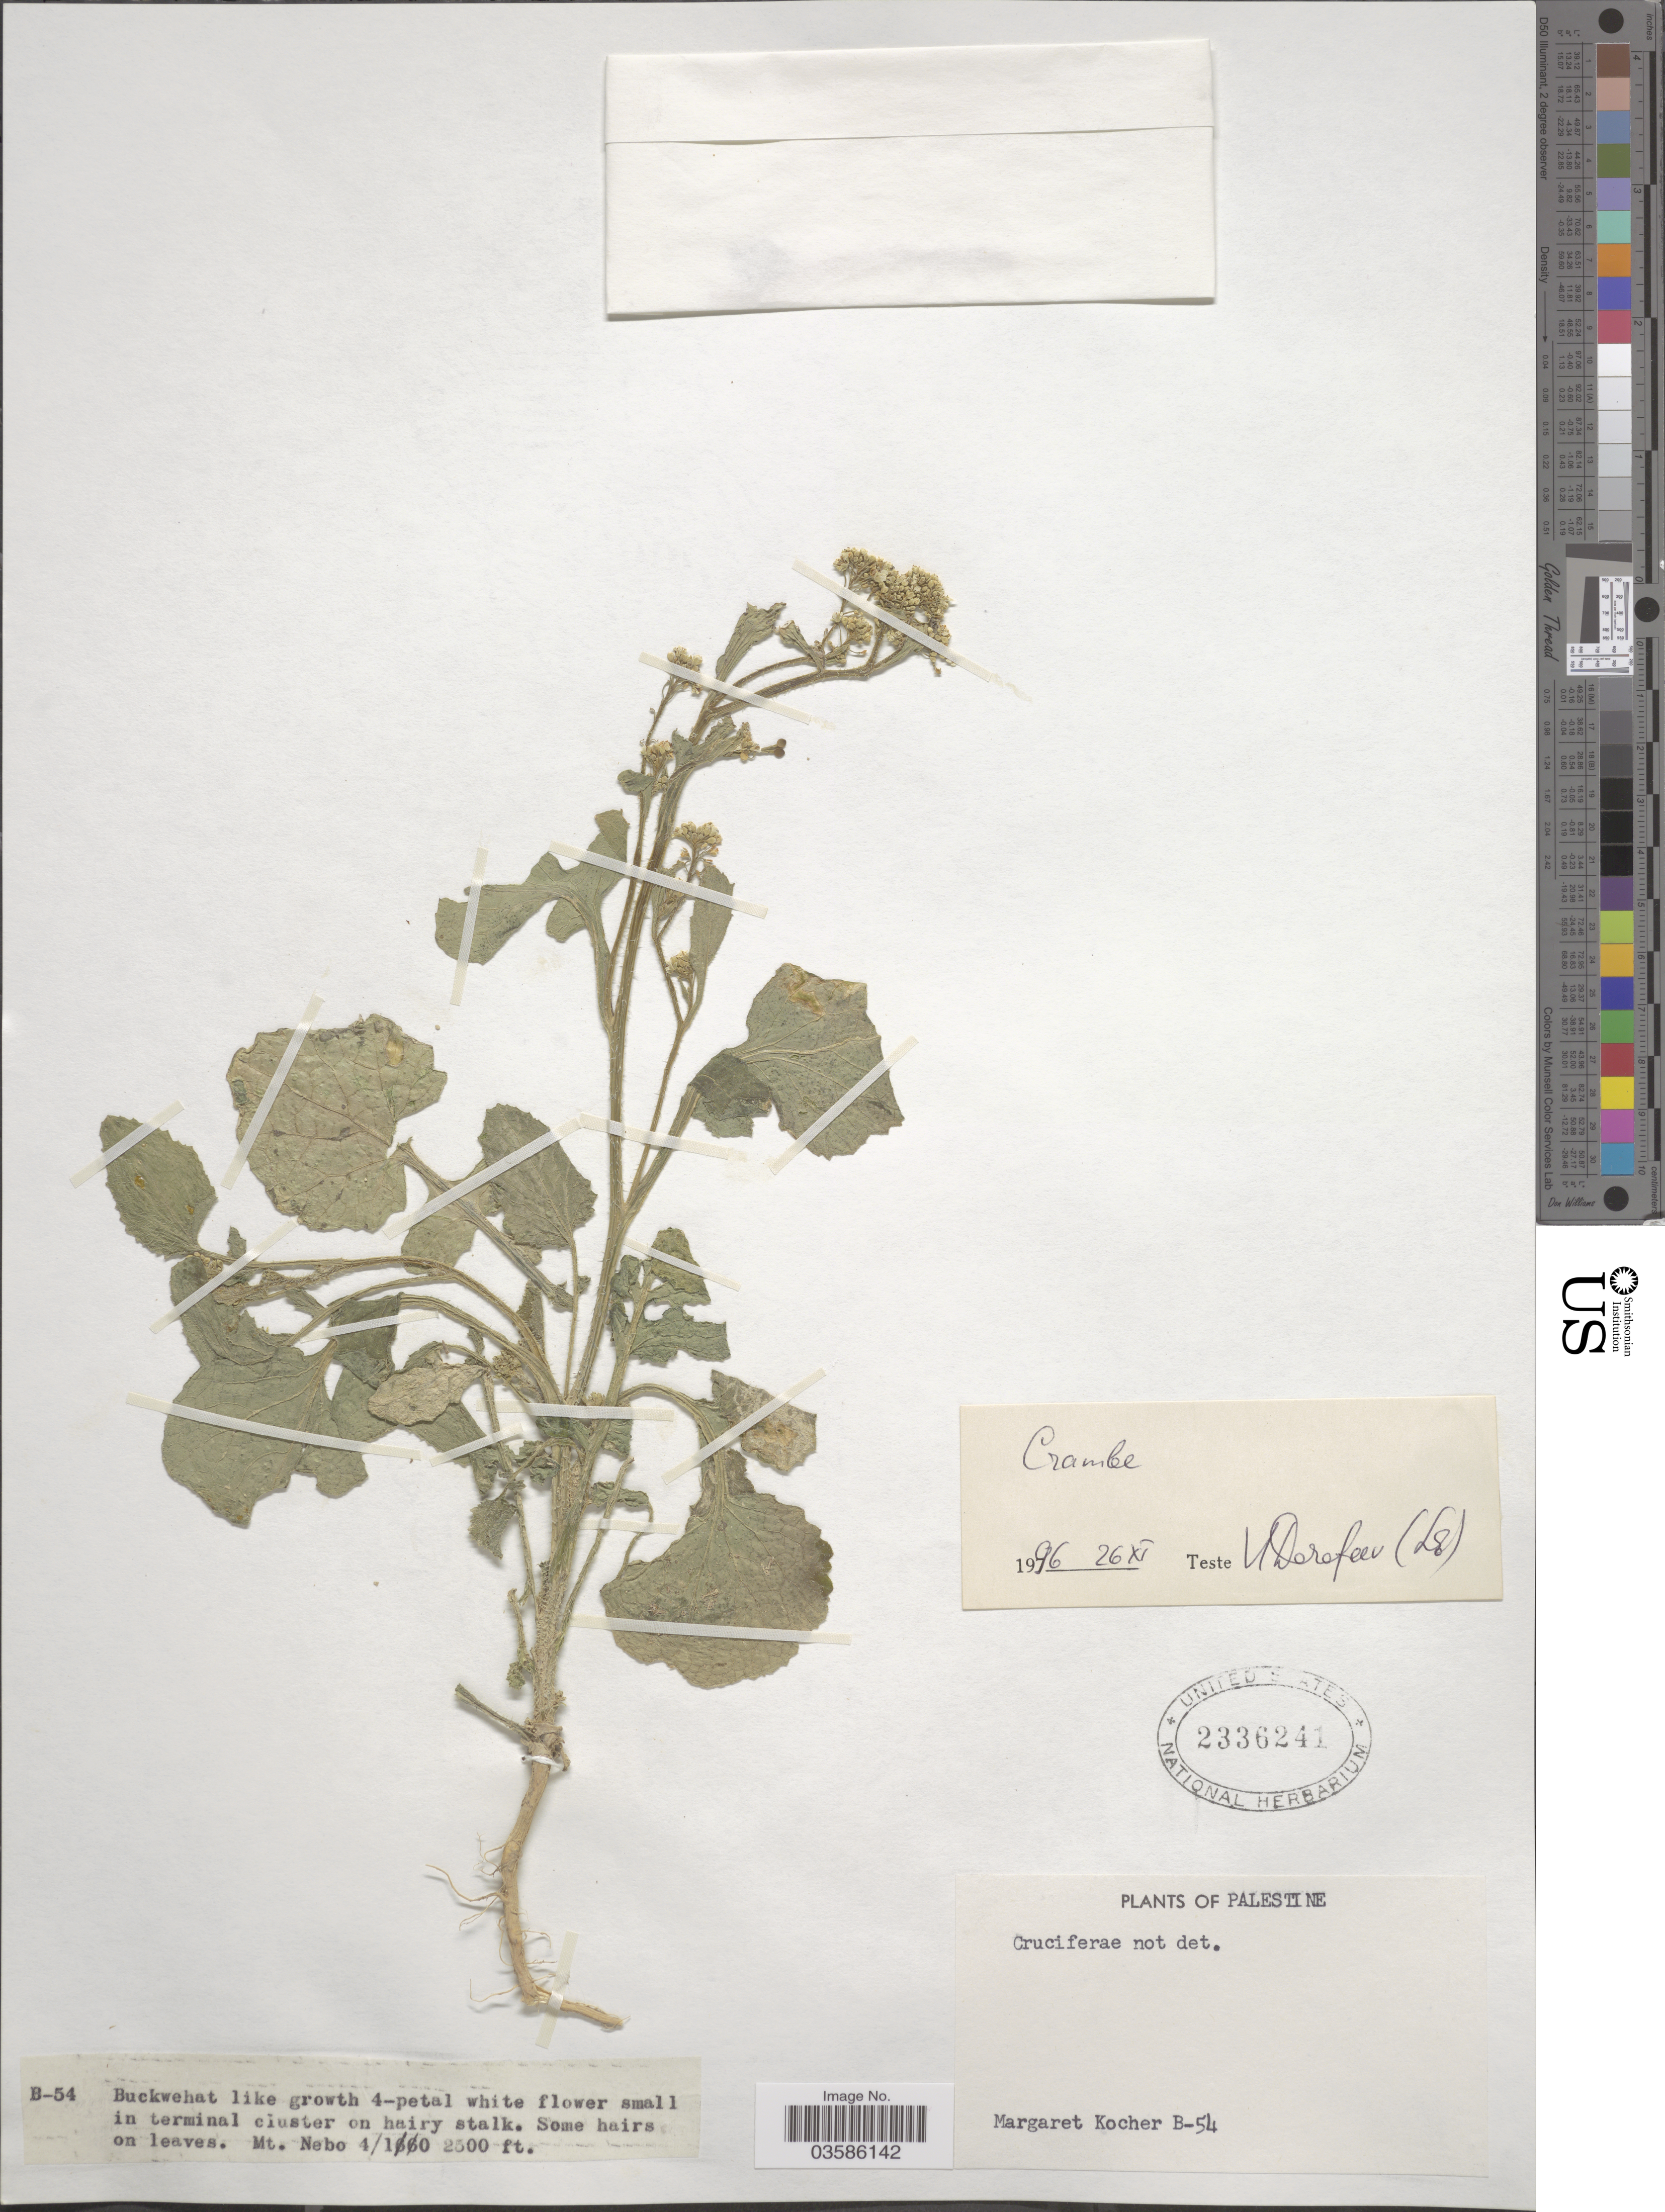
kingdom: Plantae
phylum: Tracheophyta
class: Magnoliopsida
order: Brassicales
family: Brassicaceae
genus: Crambe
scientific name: Crambe hispanica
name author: L.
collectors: M. Kocher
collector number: B-54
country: Israel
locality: Palestine, Mt. Nebo.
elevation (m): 762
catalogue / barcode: US 2336241